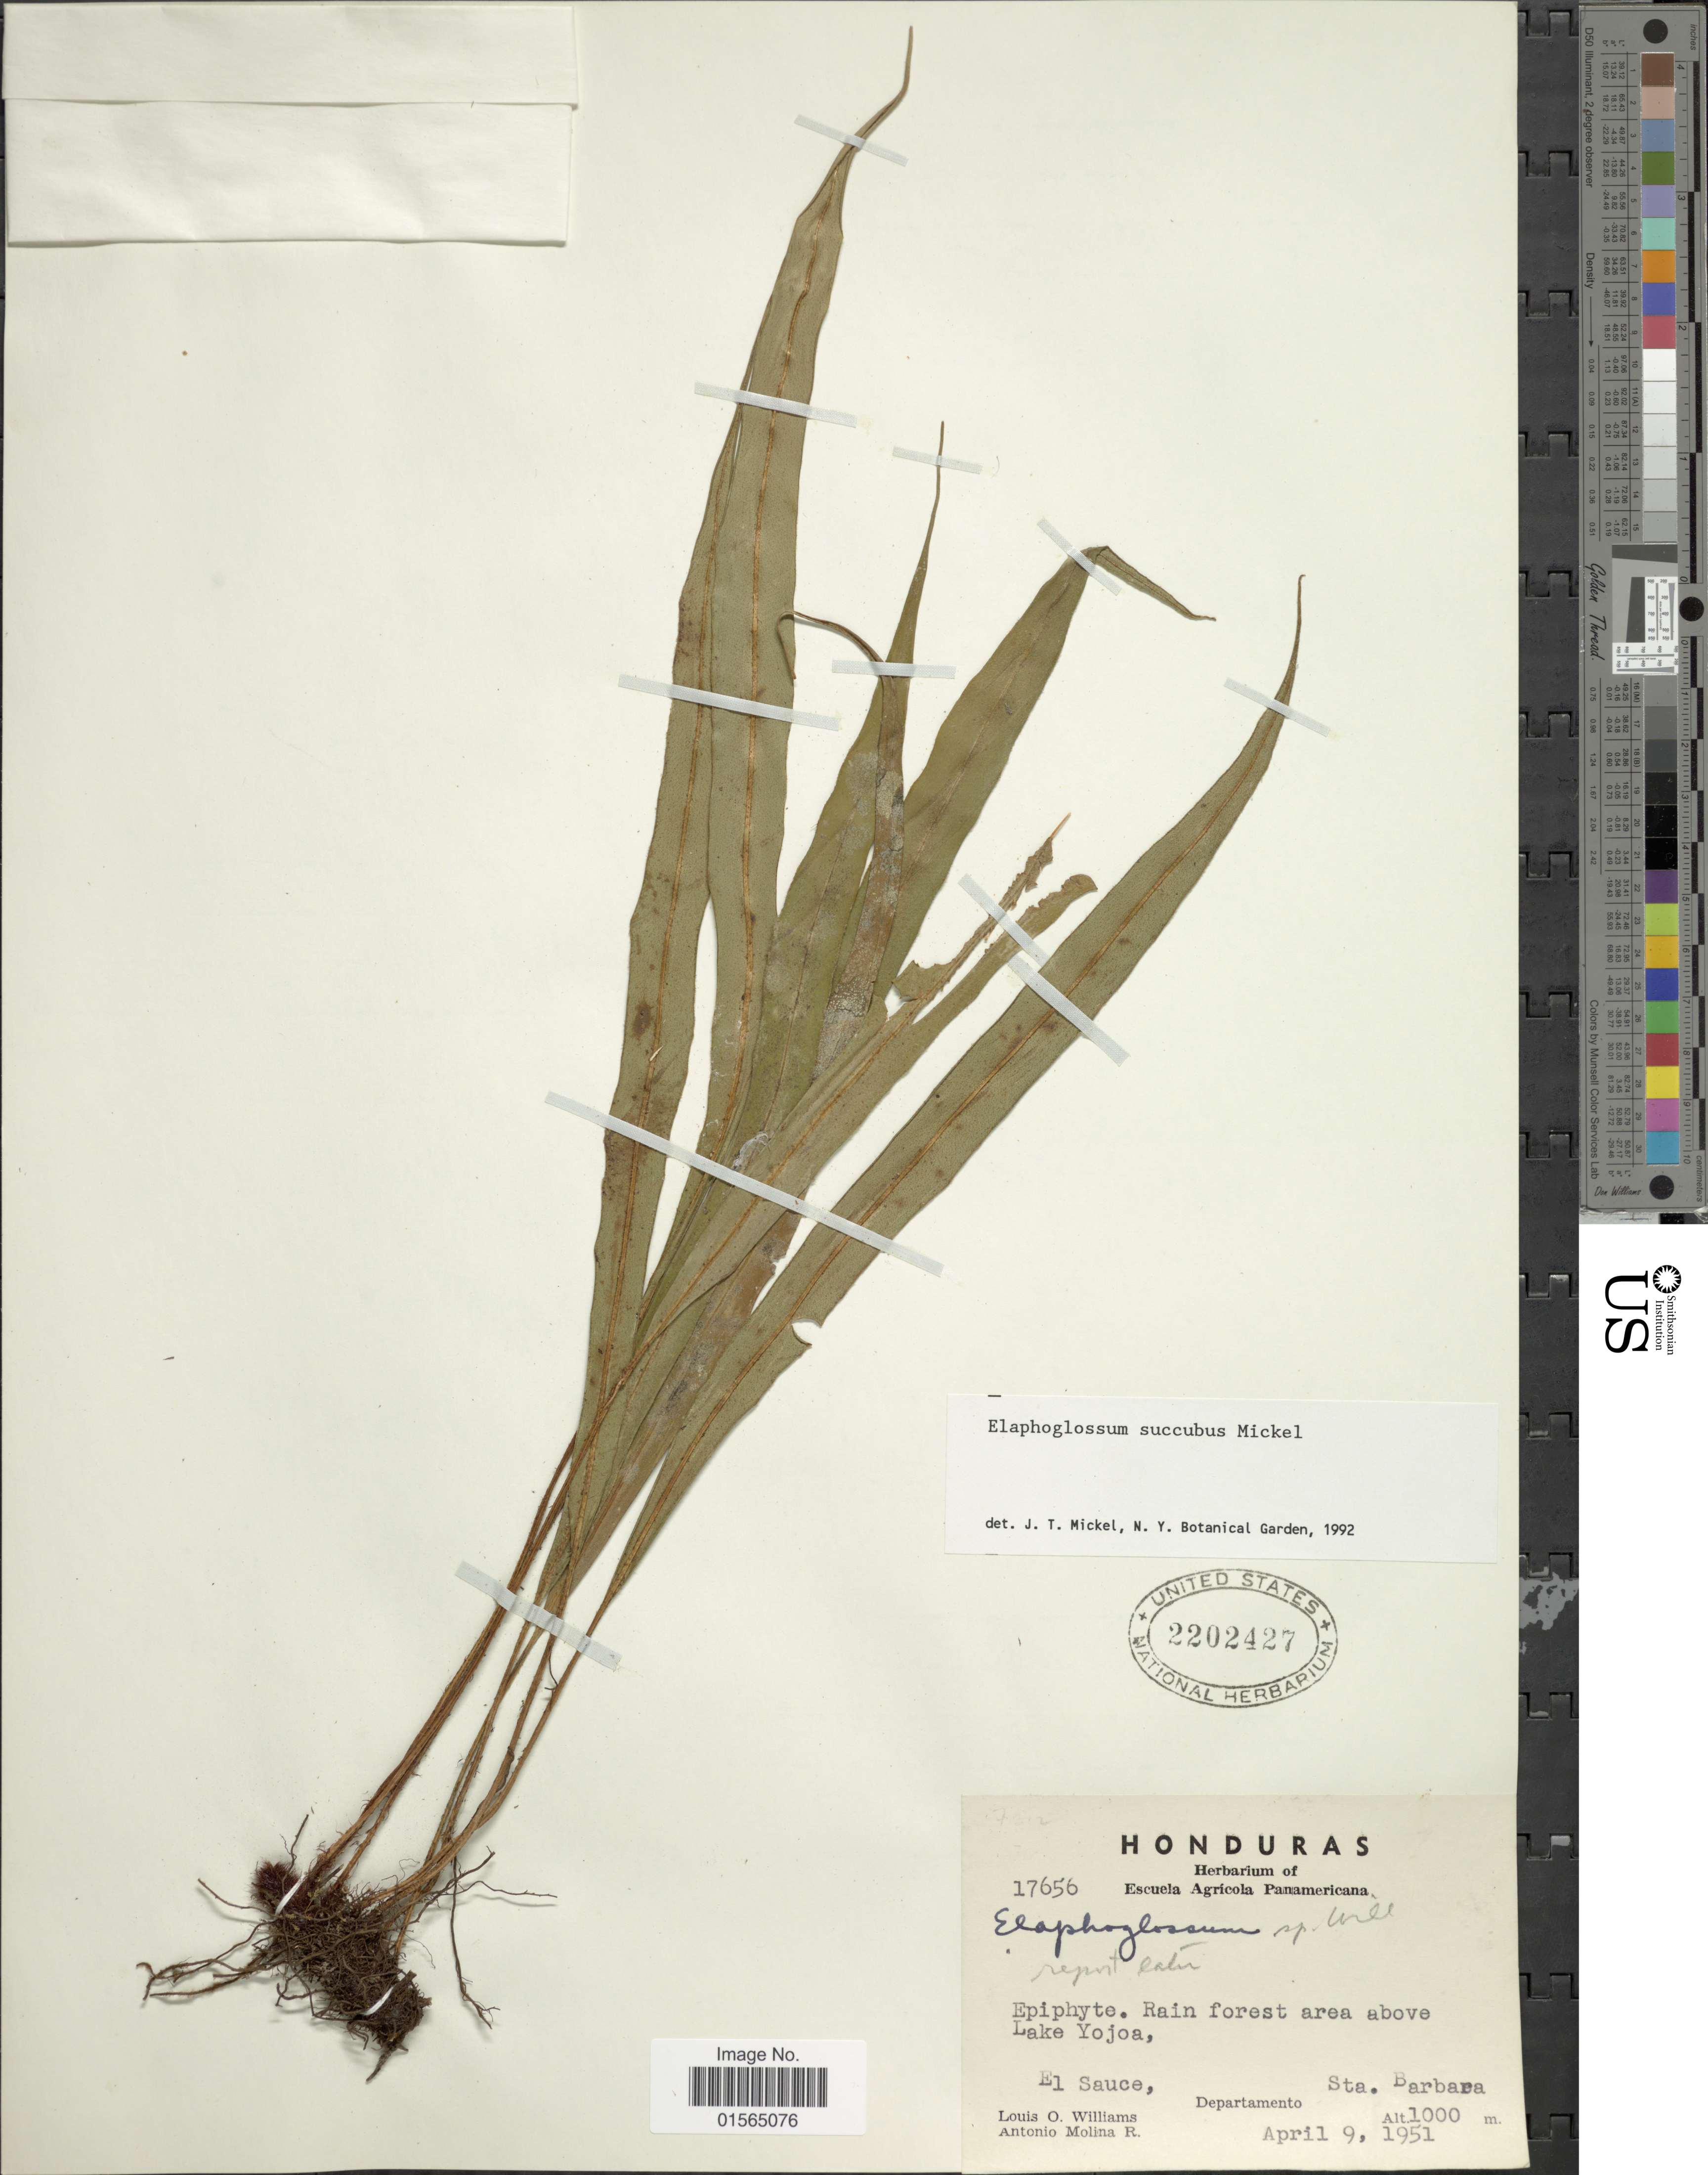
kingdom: Plantae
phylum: Tracheophyta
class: Polypodiopsida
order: Polypodiales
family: Dryopteridaceae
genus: Elaphoglossum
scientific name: Elaphoglossum succubus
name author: Mickel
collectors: L. O. Williams & A. Molina R.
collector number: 17656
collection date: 1951-04-09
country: Honduras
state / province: Santa Bárbara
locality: Epiphyte. Rain forest area above Lake Yojoa, El Sauce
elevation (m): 1000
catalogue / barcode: US 2202427